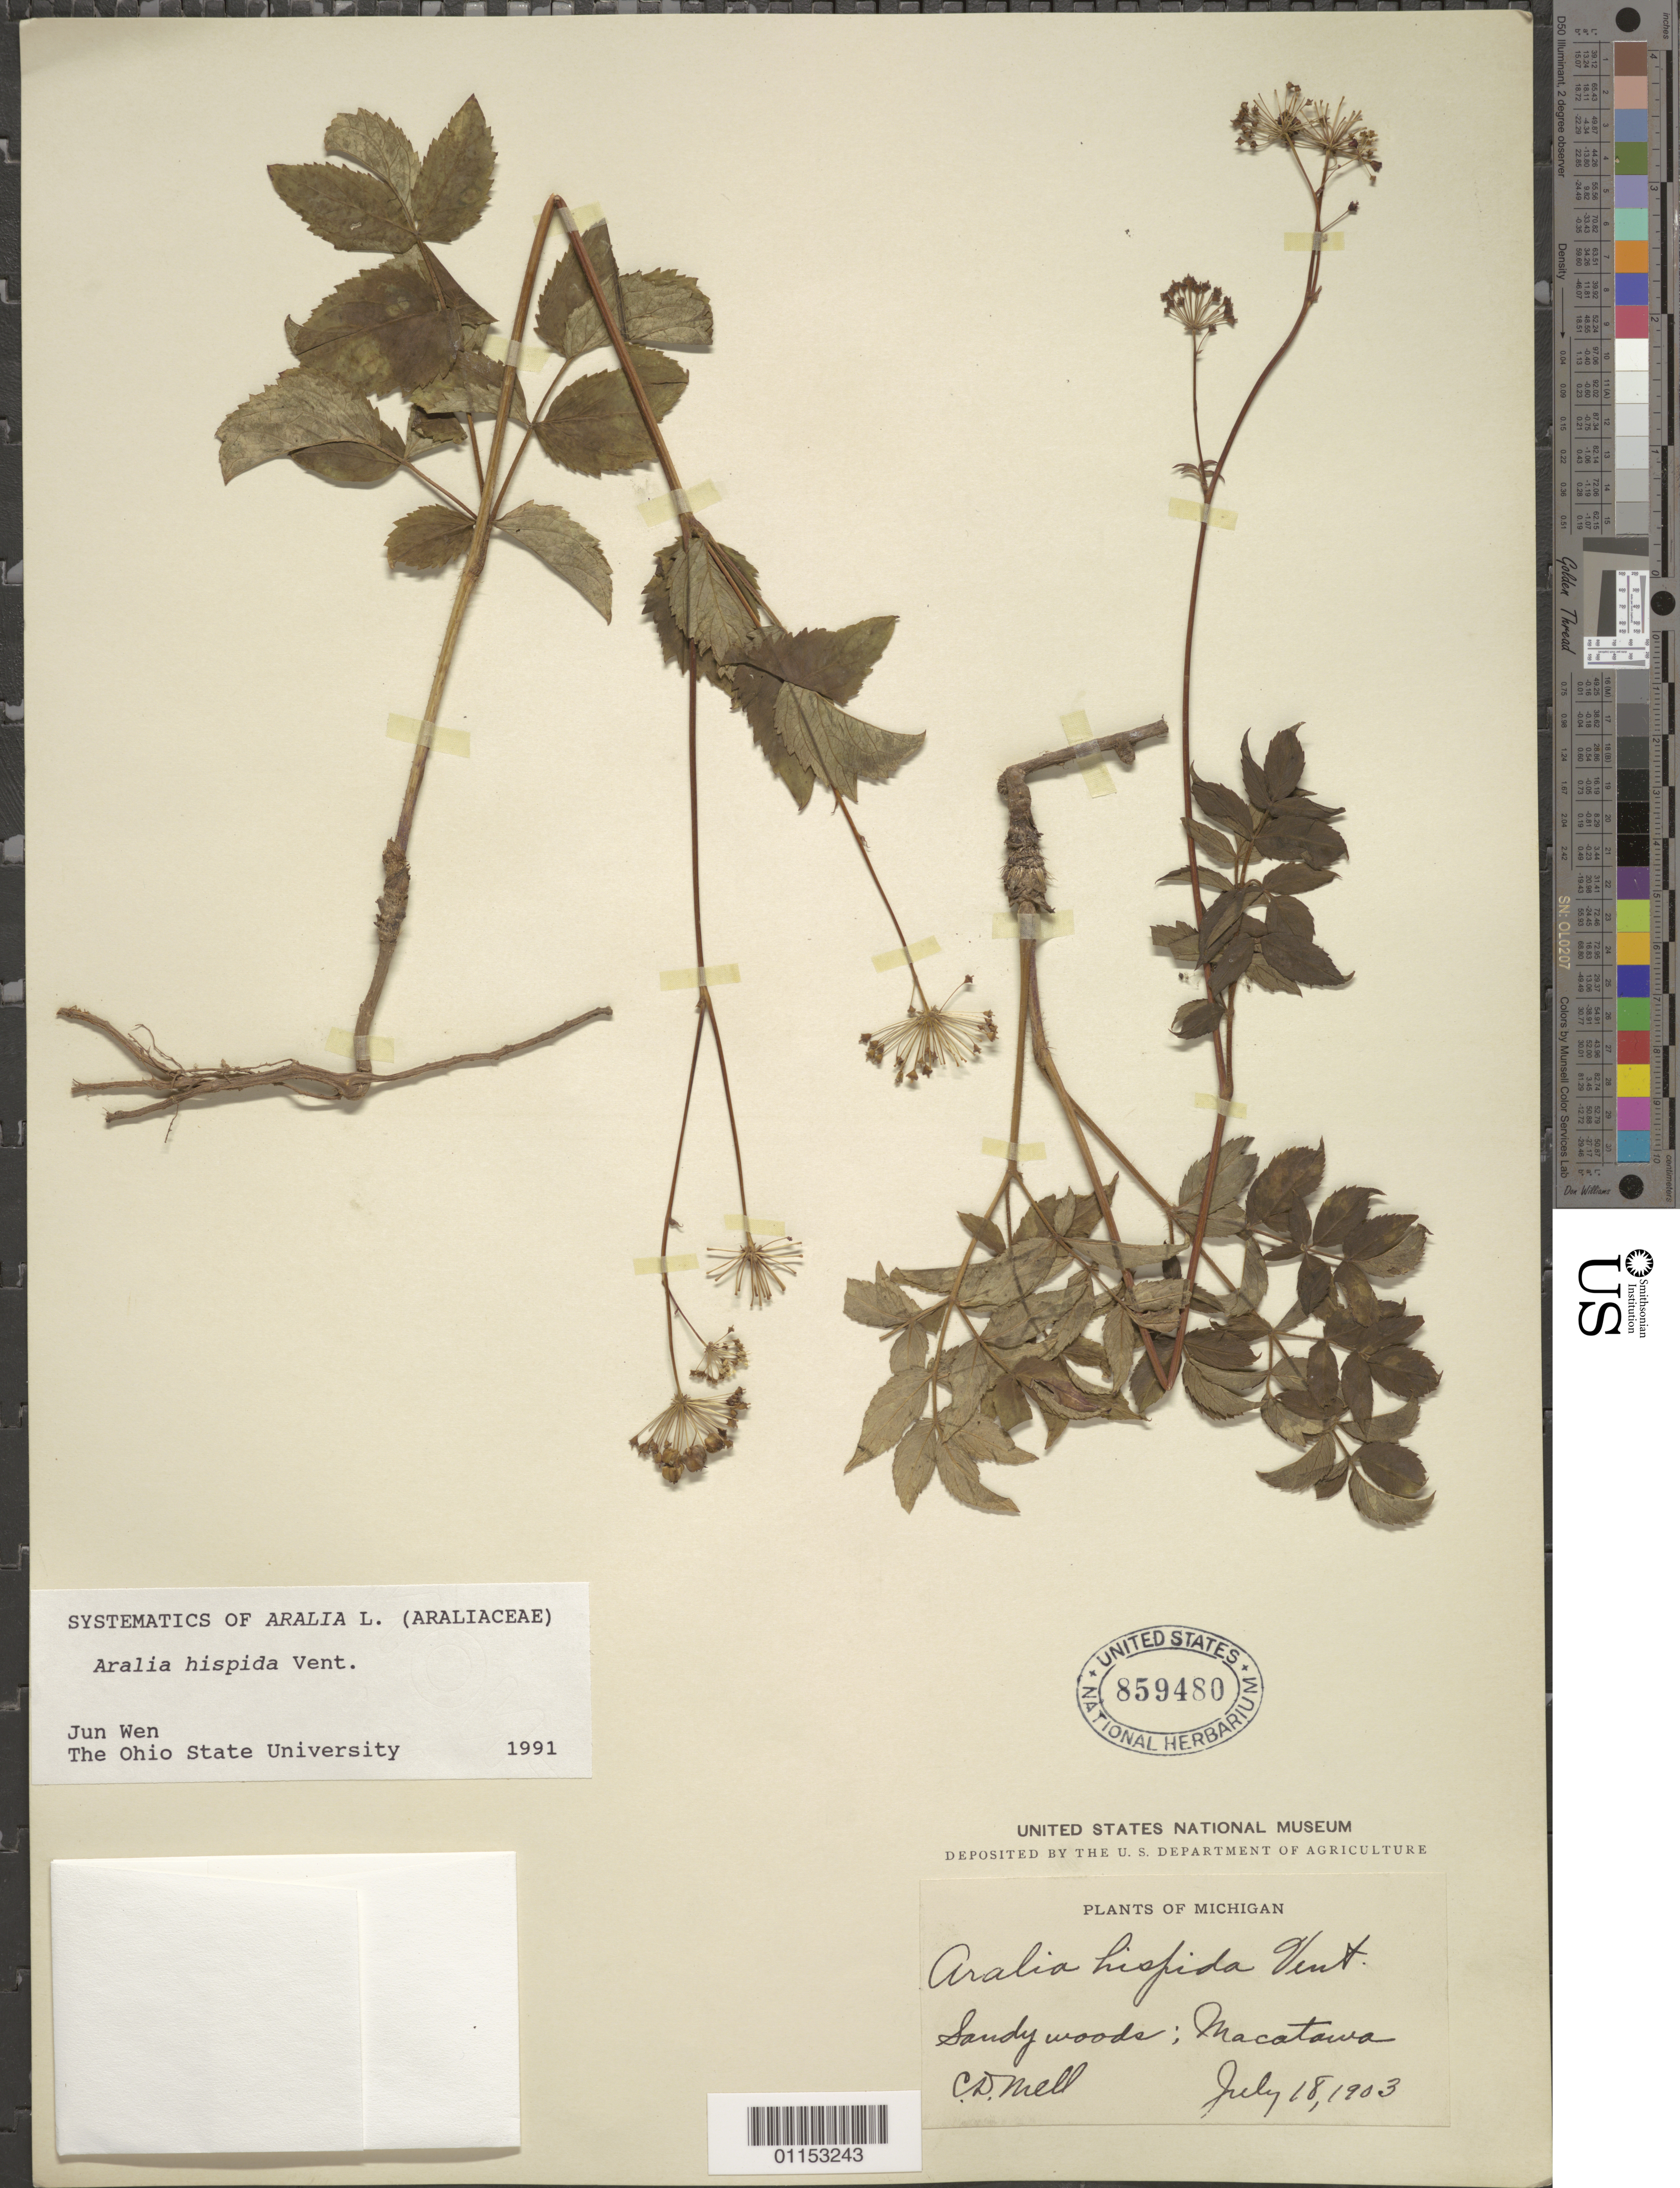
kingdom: Plantae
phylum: Tracheophyta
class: Magnoliopsida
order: Apiales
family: Araliaceae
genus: Aralia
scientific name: Aralia hispida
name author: Vent.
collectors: C. D. Mell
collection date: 1903-07-18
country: United States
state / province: Michigan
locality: Macatawa.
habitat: Sandy woods.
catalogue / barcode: US 859480